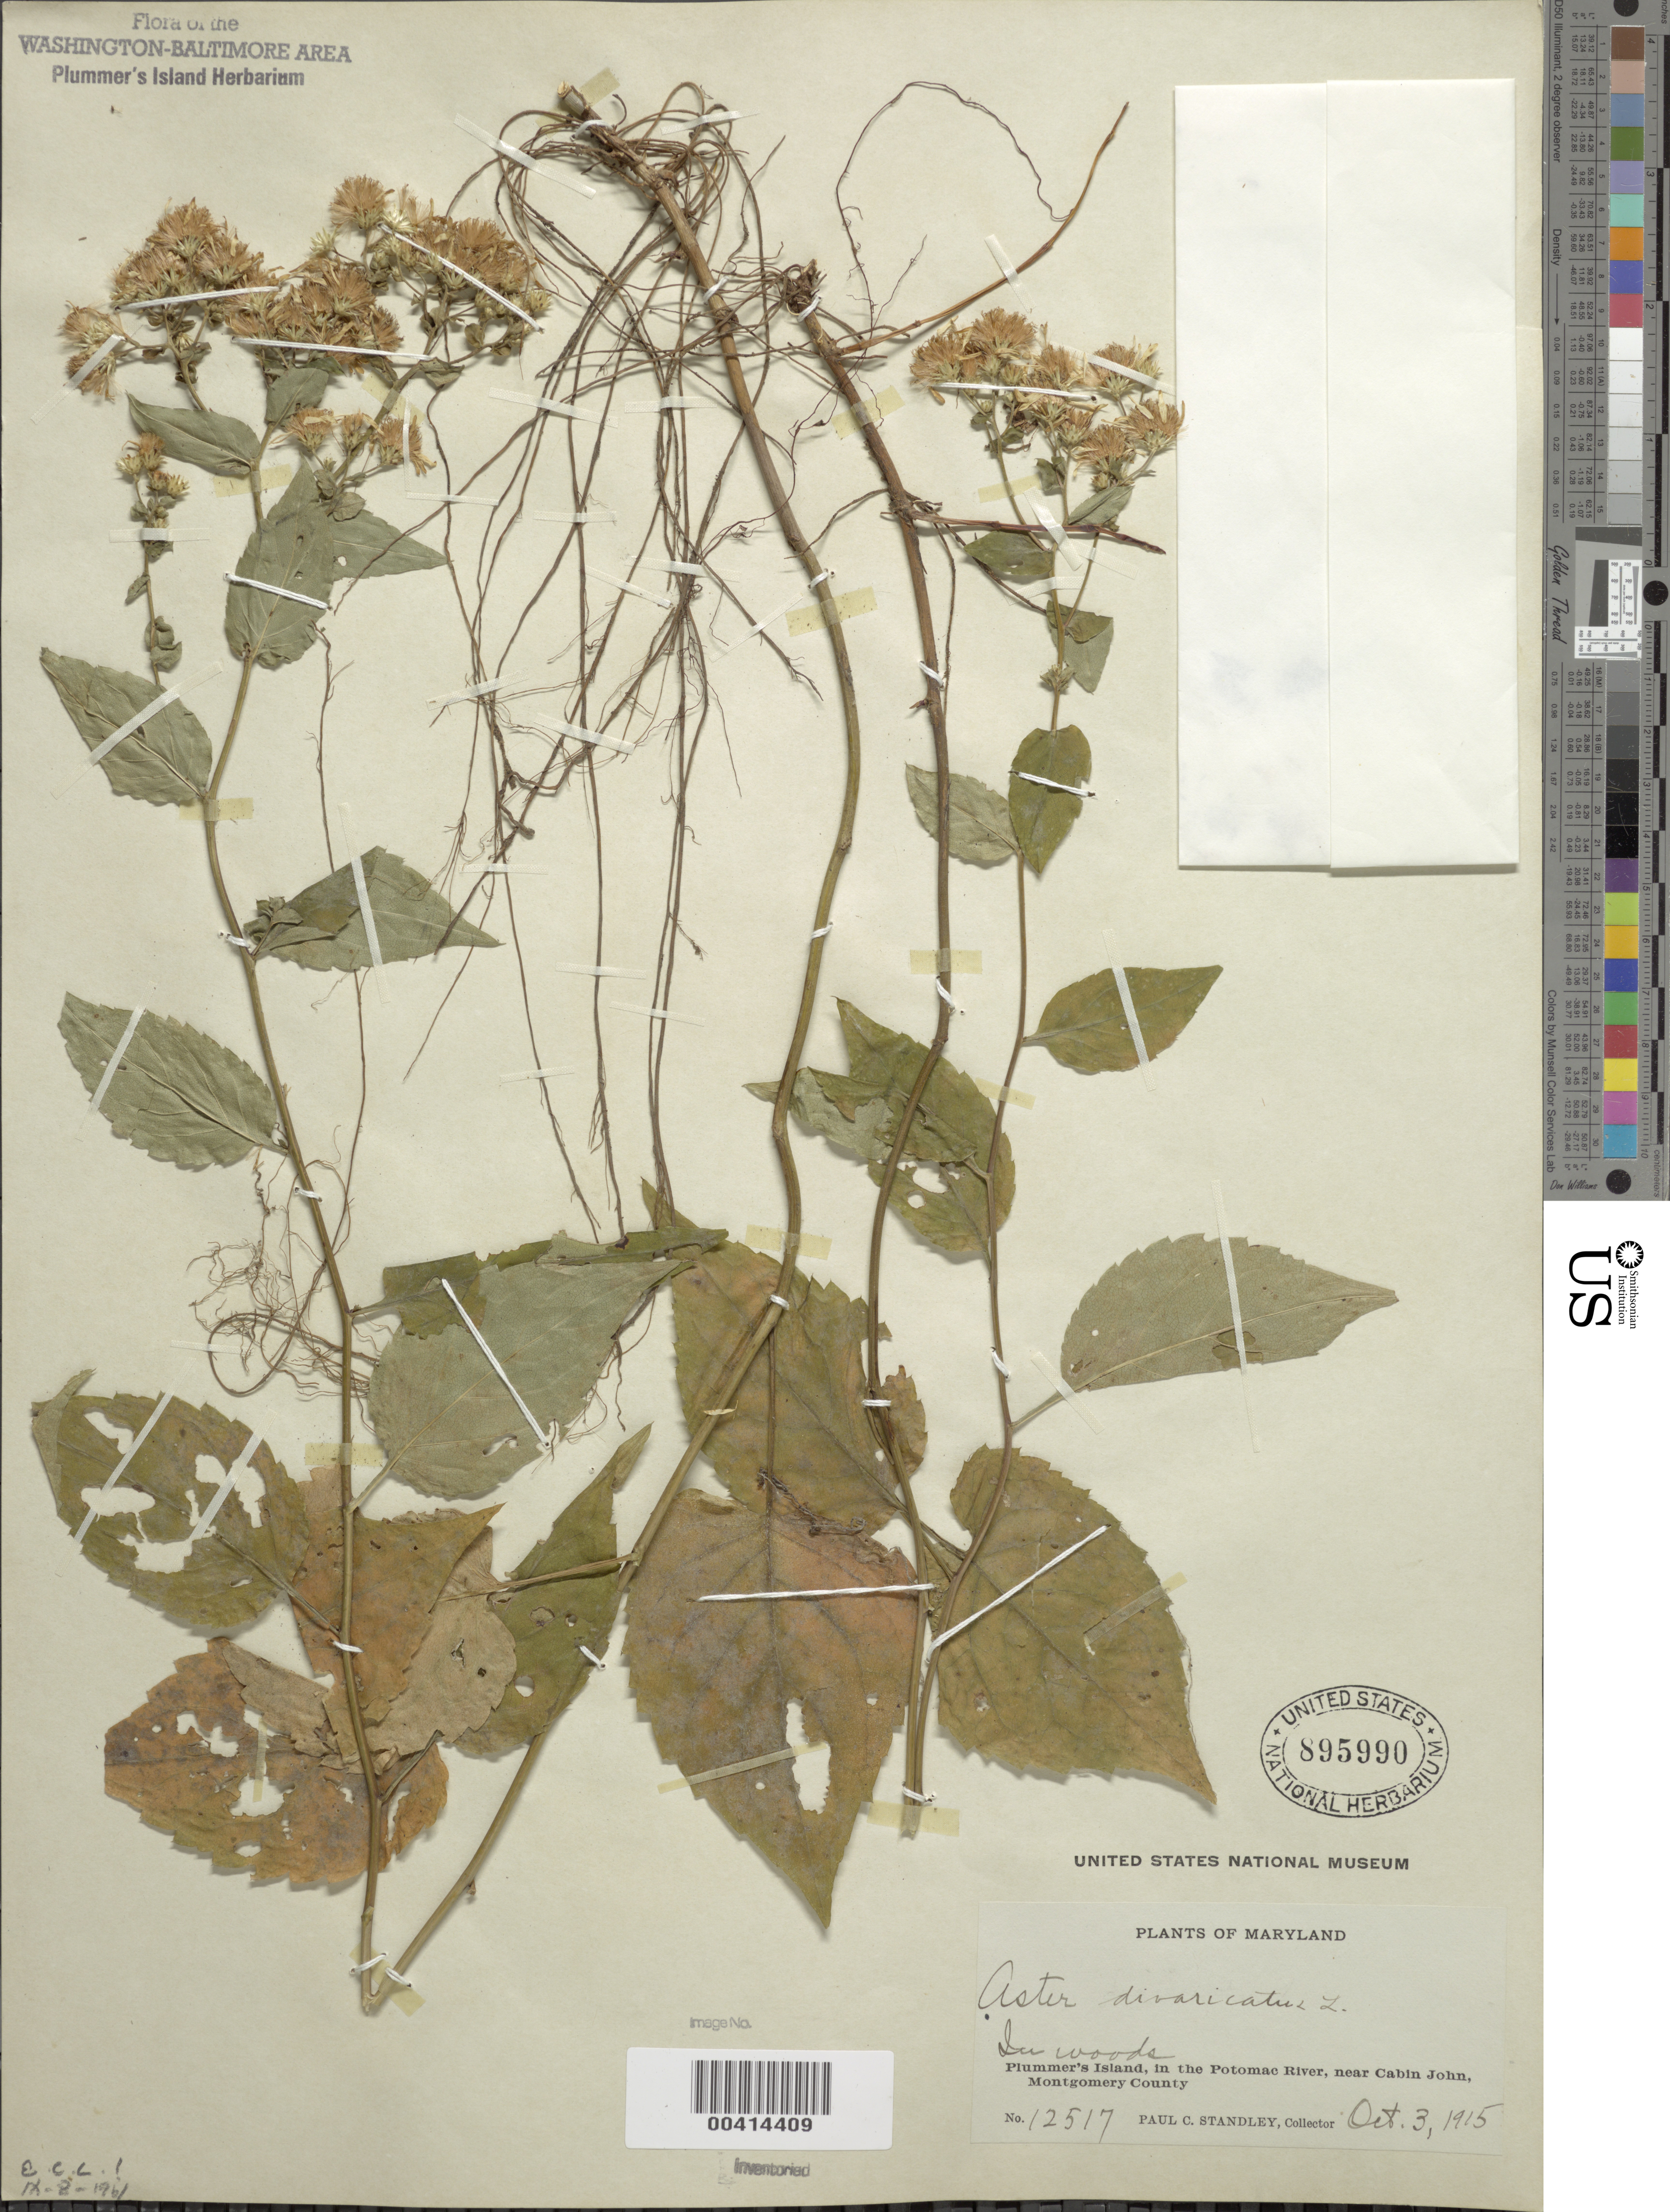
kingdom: Plantae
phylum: Tracheophyta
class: Magnoliopsida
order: Asterales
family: Asteraceae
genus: Eurybia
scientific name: Eurybia divaricata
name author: (L.) G.L. Nesom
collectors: P. C. Standley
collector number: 12517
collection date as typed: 03 Oct 1915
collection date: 1915-10-03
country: United States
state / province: Maryland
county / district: Montgomery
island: Plummers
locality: Plummer's Island C. & O. Canal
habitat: In woods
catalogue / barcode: US 895990